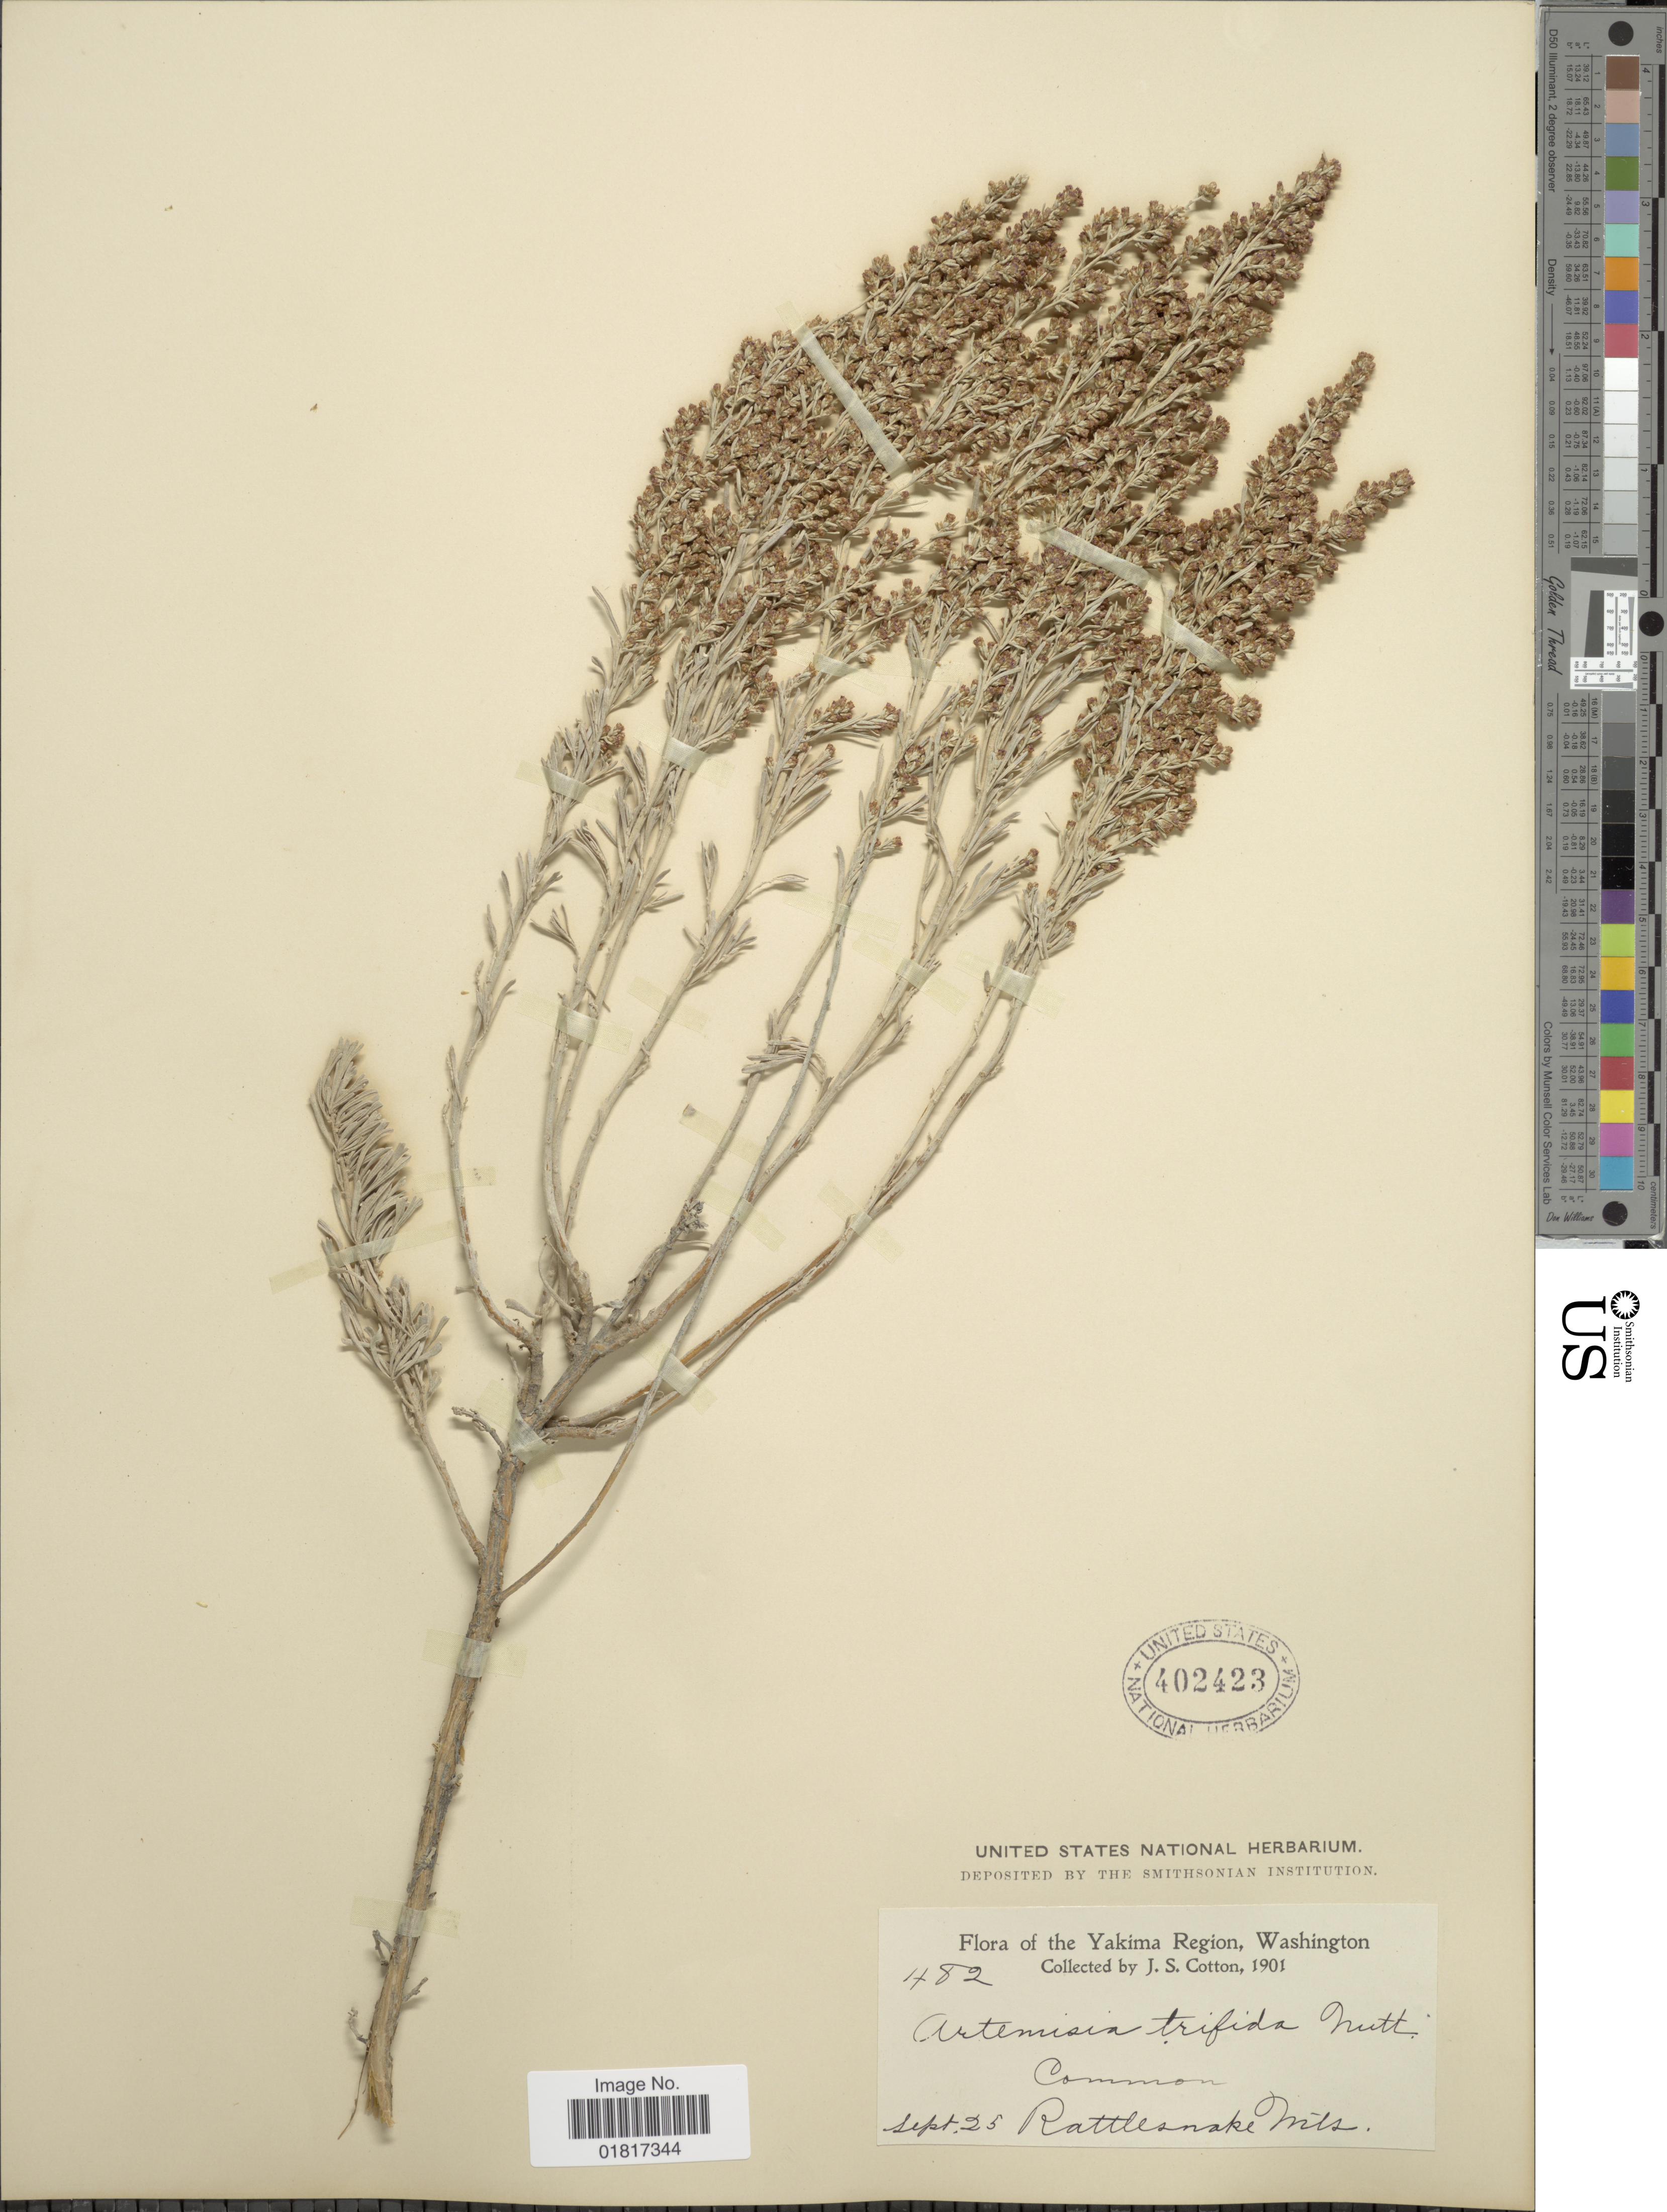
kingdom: Plantae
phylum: Tracheophyta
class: Magnoliopsida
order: Asterales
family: Asteraceae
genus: Artemisia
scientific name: Artemisia tripartita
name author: Rydb.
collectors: J. S. Cotton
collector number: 482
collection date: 1901-09-25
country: United States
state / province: Washington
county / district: Yakima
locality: The Yakima Region, Common, Ratllesnake Mts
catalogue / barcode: US 402423